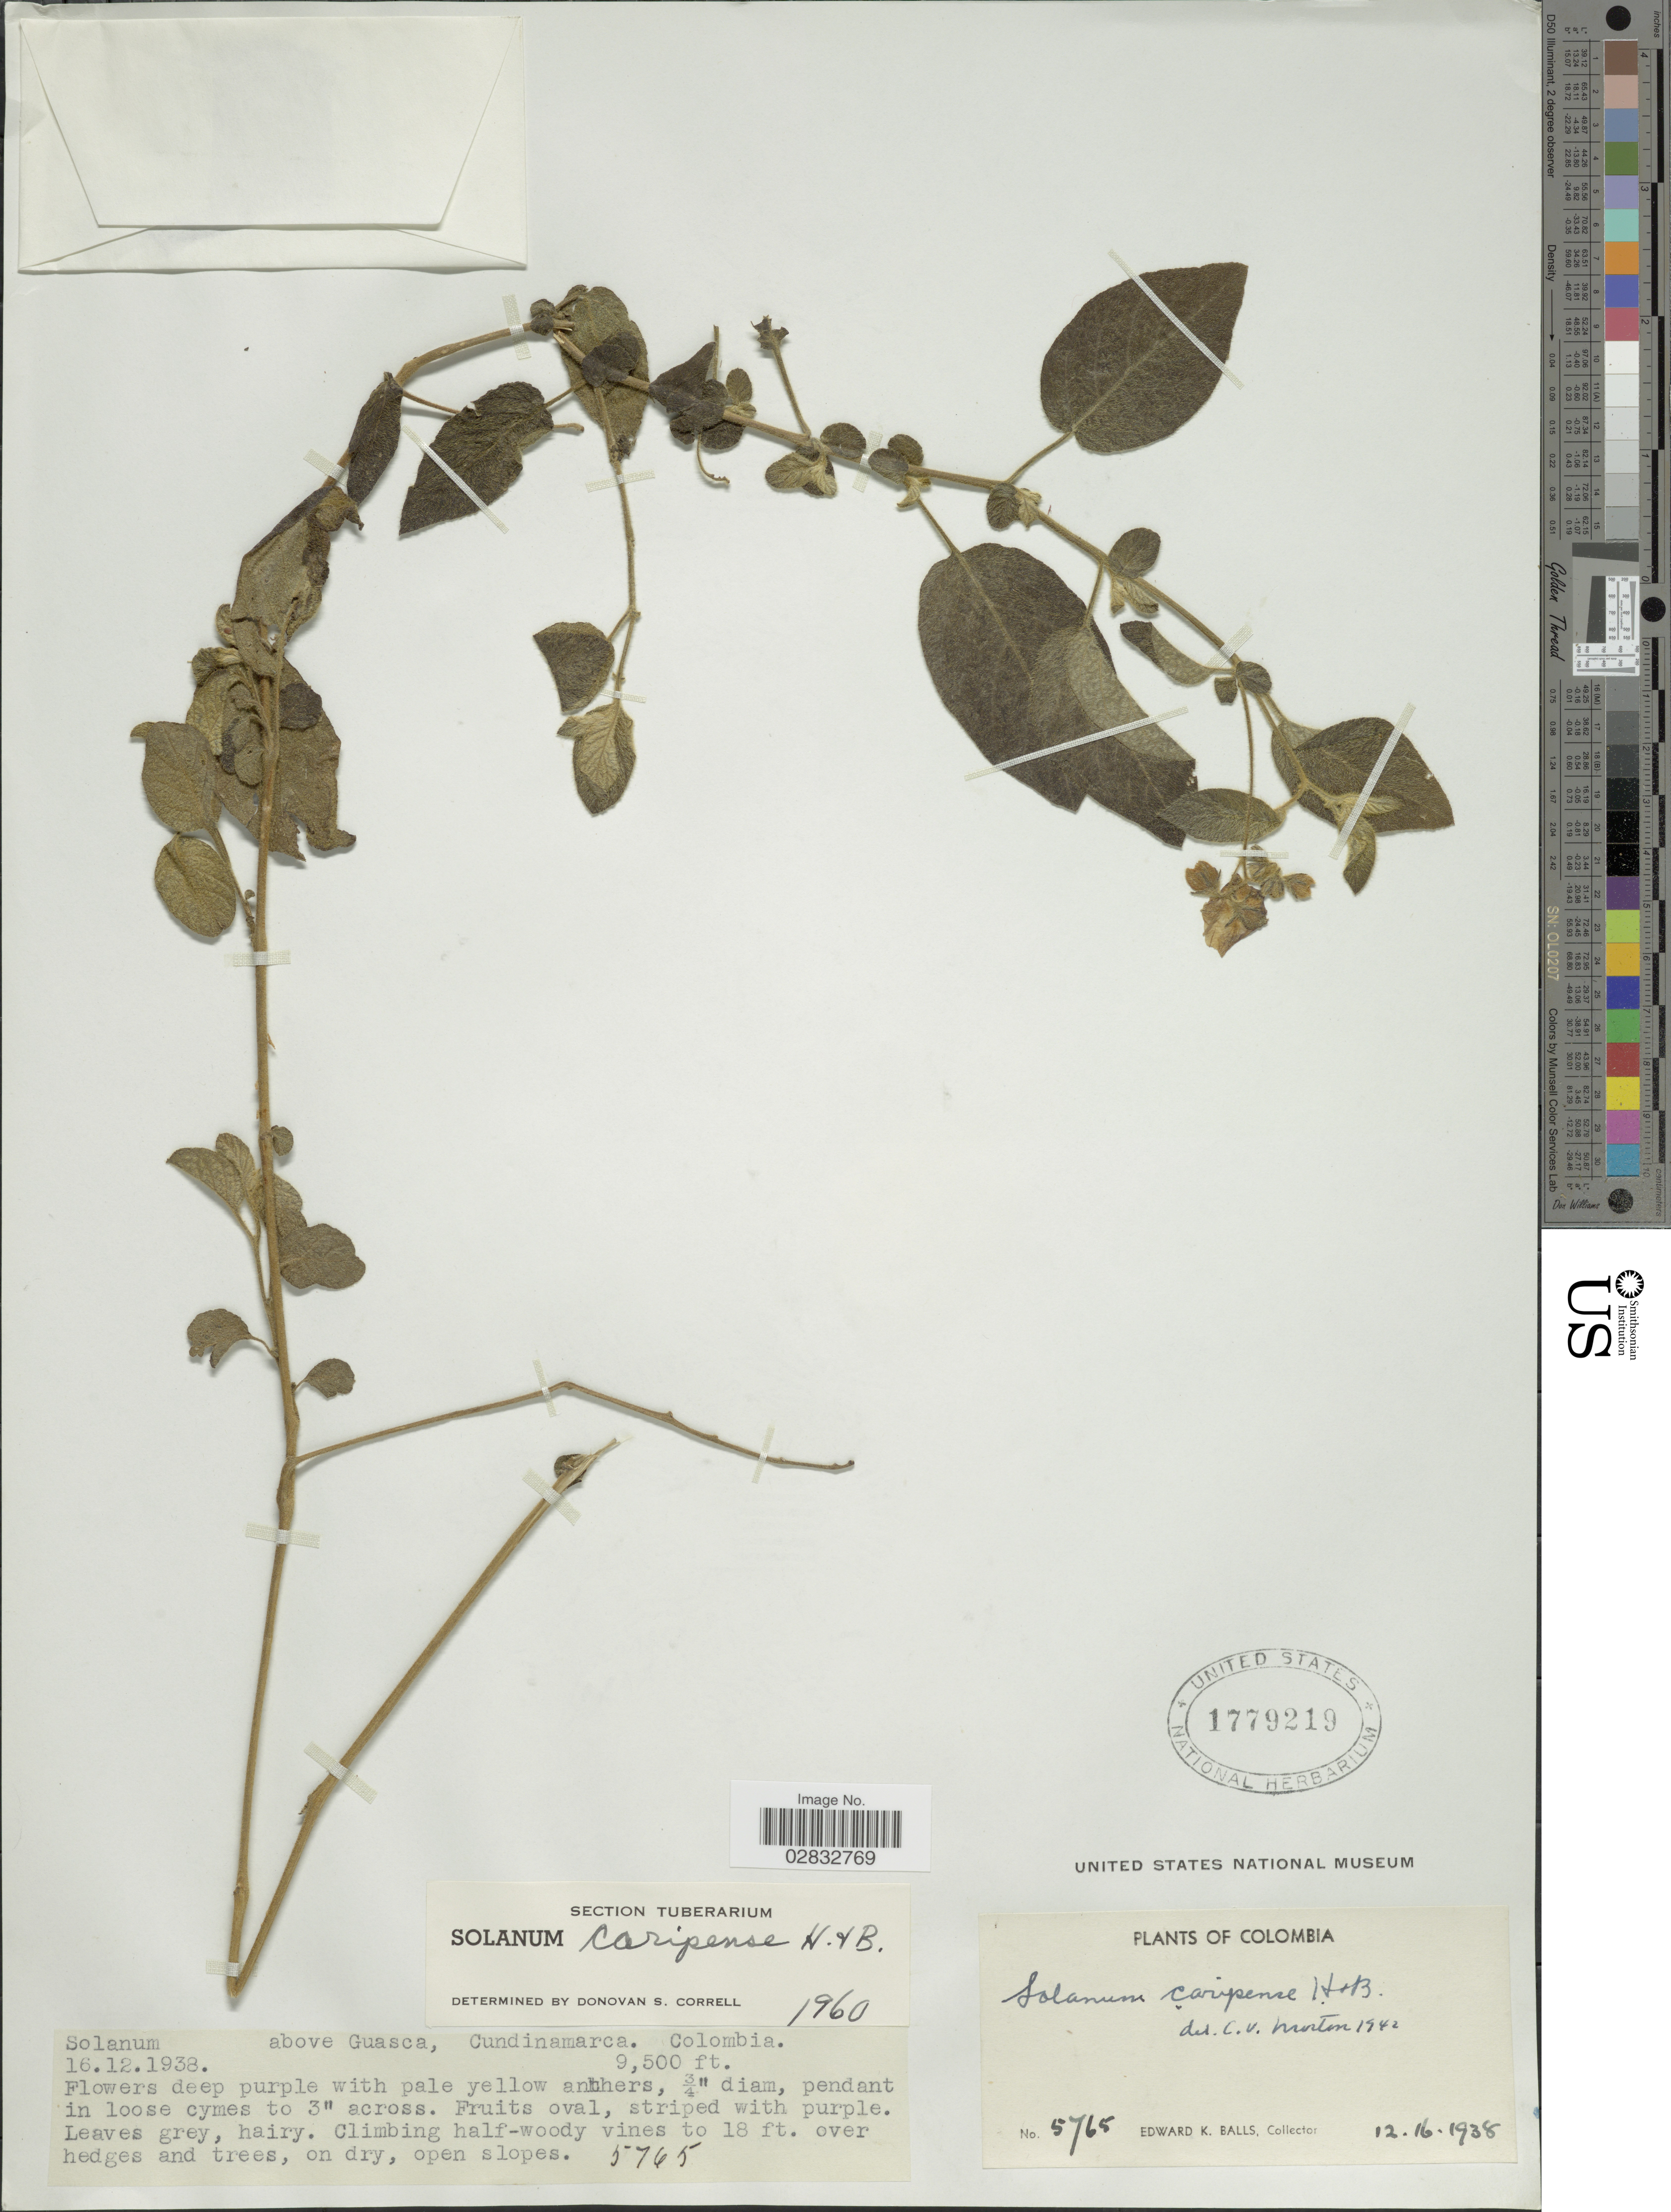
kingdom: Plantae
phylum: Tracheophyta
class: Magnoliopsida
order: Solanales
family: Solanaceae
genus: Solanum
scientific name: Solanum caripense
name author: Humb. & Bonpl. ex Dunal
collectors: E. K. Balls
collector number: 5765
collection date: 1938-12-16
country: Colombia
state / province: Cundinamarca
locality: Above Guasca.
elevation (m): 2896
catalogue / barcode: US 1779219